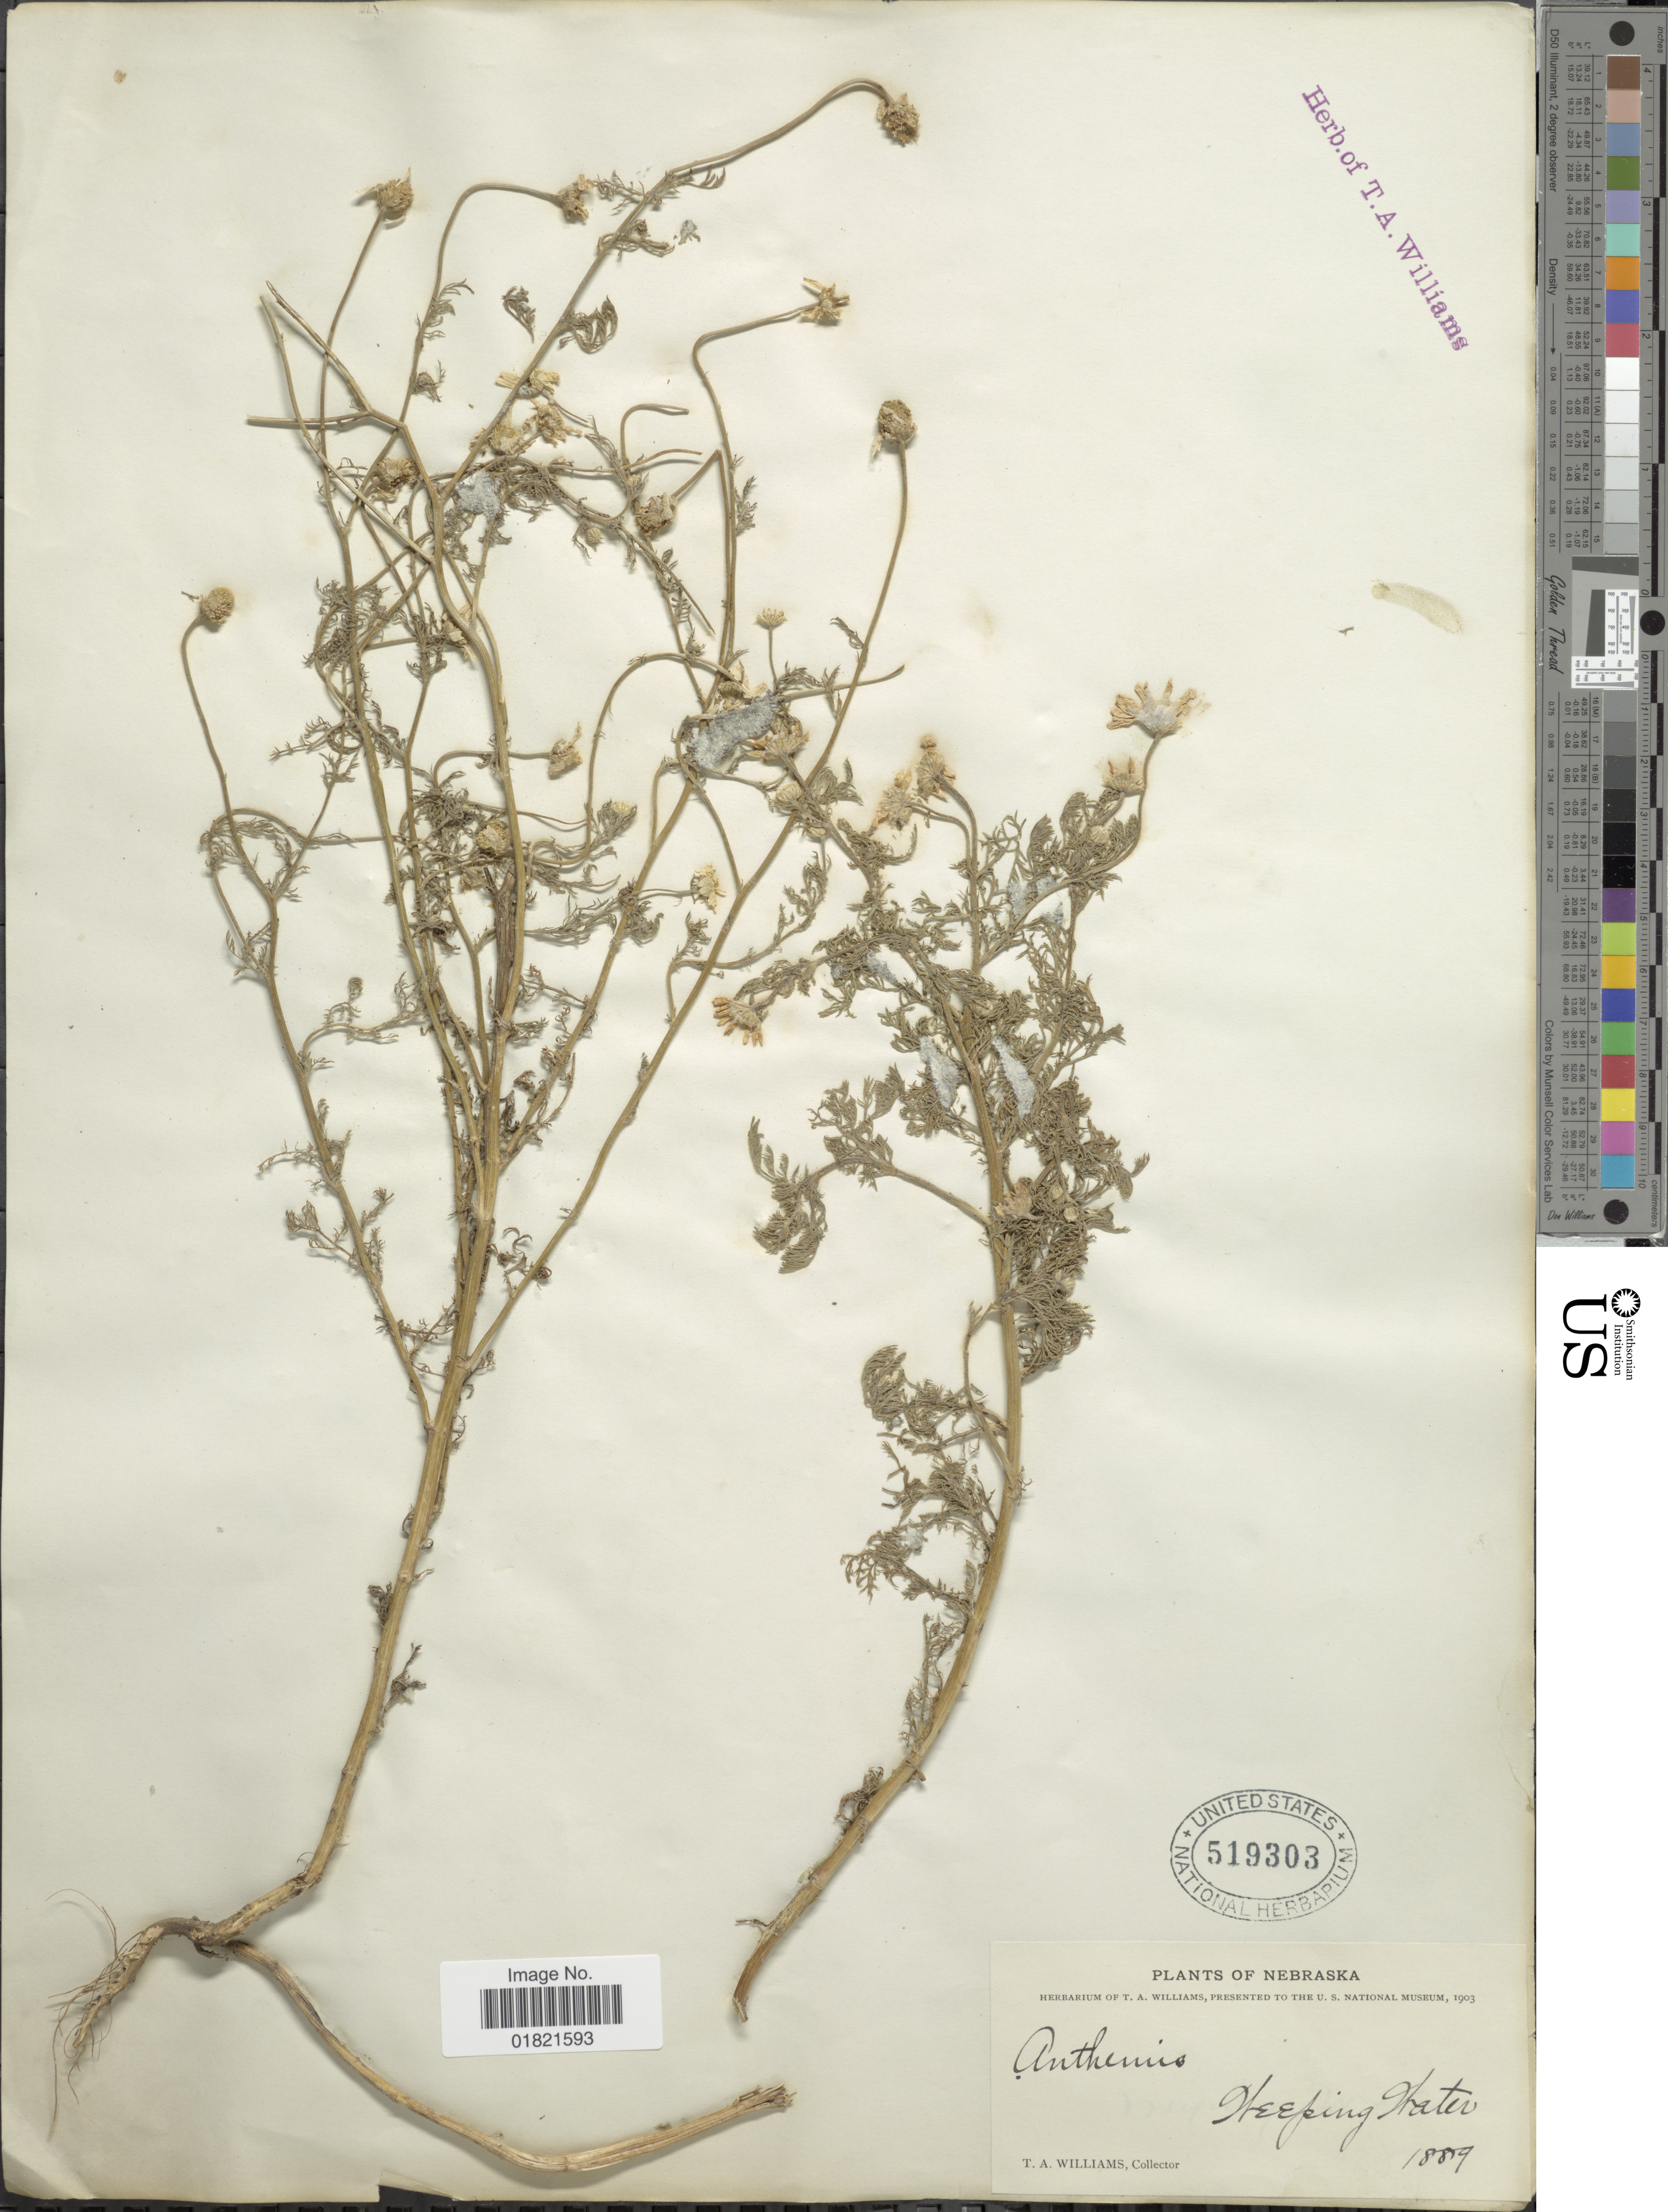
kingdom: Plantae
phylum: Tracheophyta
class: Magnoliopsida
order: Asterales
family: Asteraceae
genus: Anthemis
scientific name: Anthemis cotula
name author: L.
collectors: T. A. Williams (herbarium)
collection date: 1889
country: United States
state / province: Nebraska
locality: Weeping Water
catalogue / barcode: US 519303